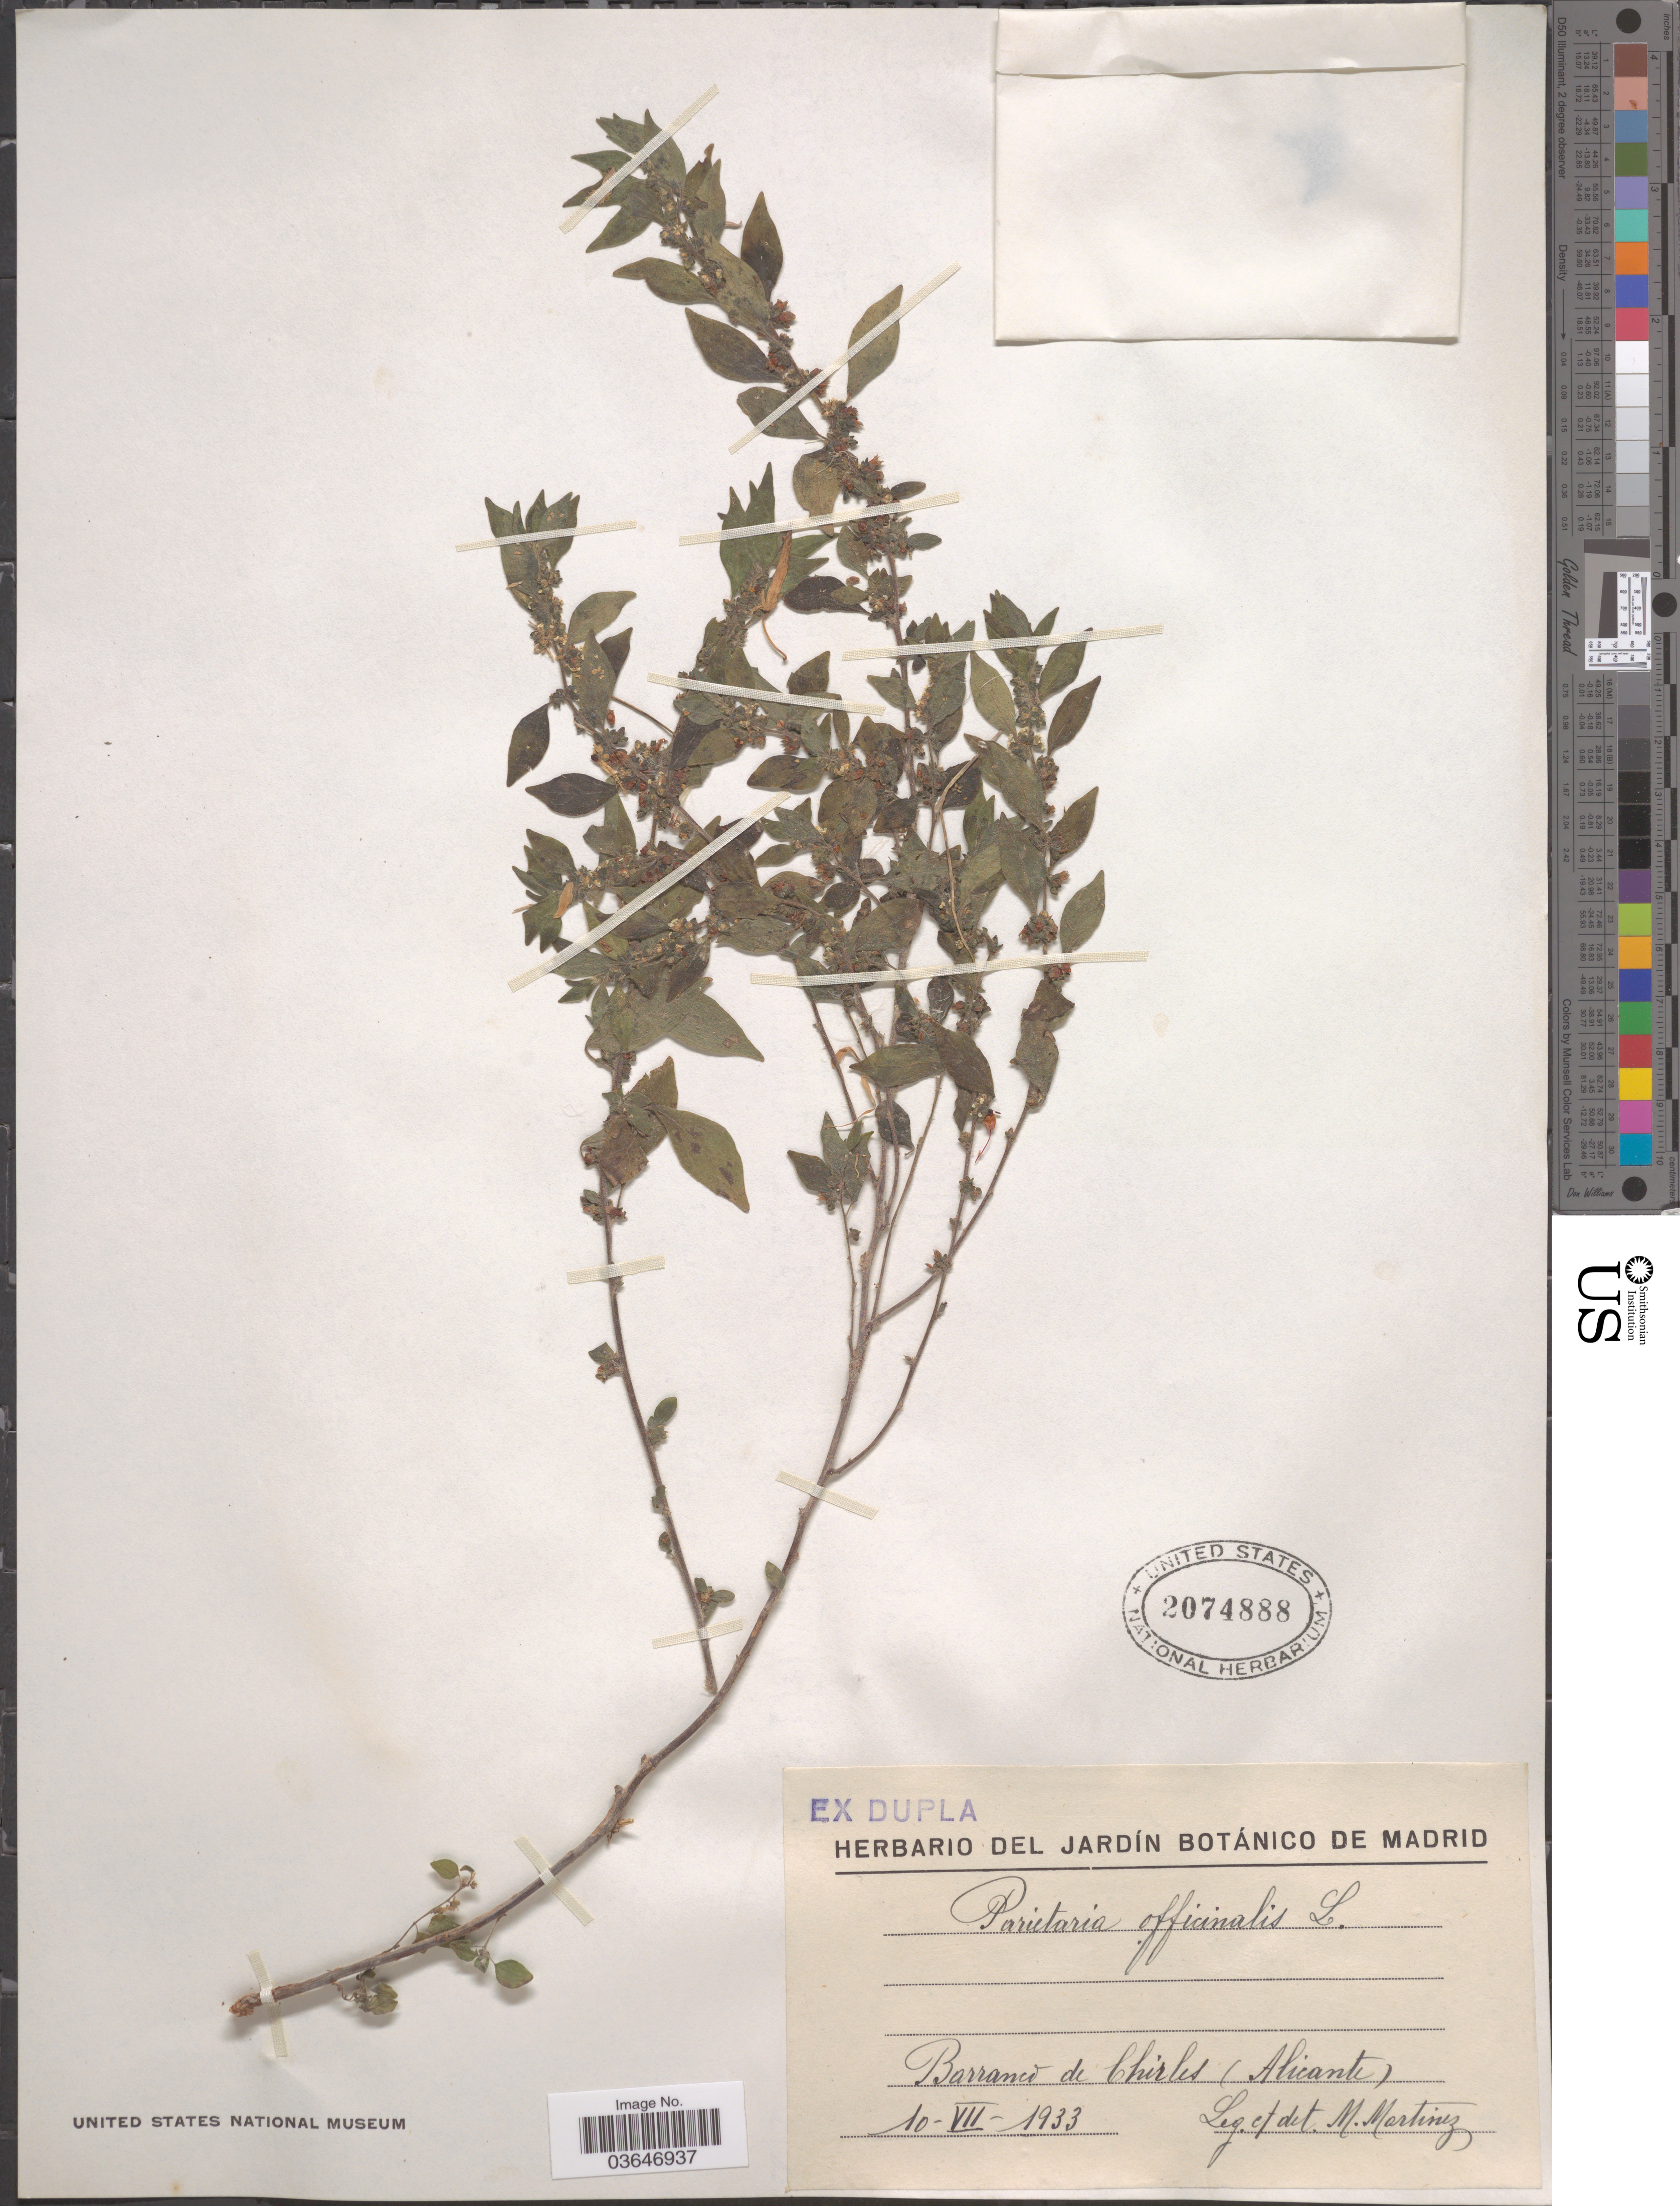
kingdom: Plantae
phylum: Tracheophyta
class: Magnoliopsida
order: Rosales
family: Urticaceae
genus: Parietaria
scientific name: Parietaria officinalis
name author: L.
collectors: M. Martínez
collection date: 1933-07-10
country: Spain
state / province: Madrid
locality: Barranco de Chirles (Alicante).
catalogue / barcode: US 2074888